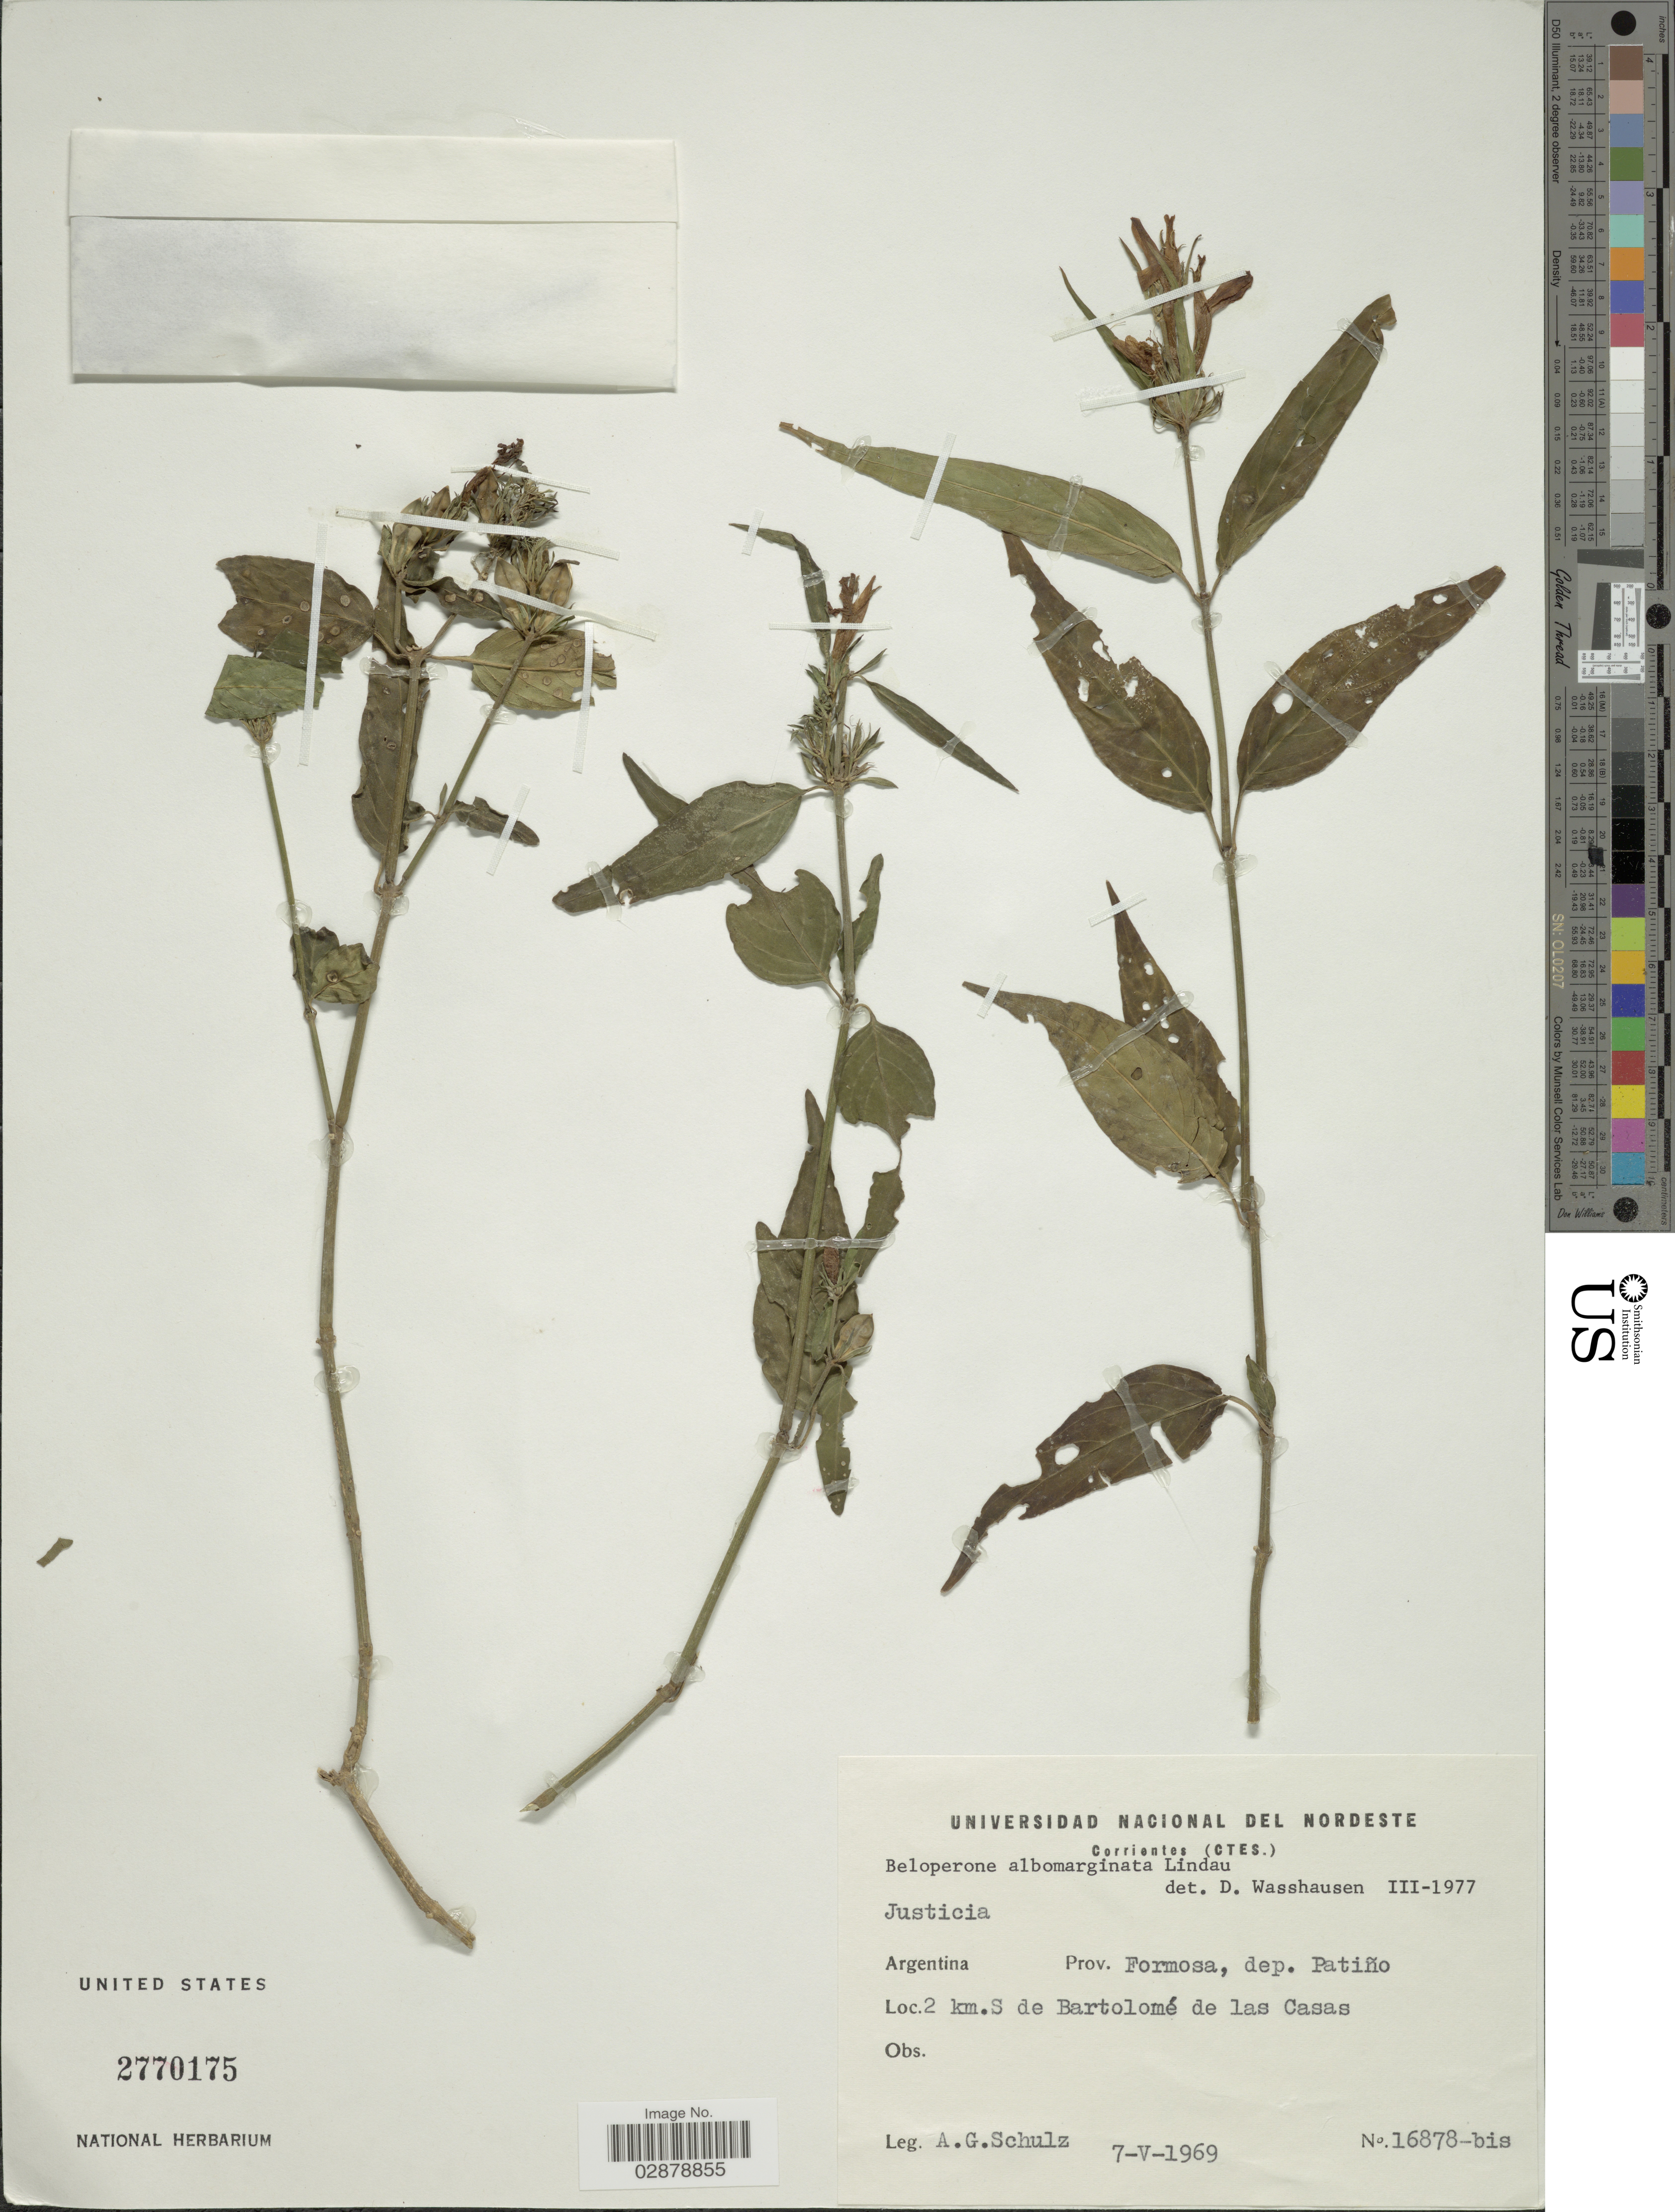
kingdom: Plantae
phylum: Tracheophyta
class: Magnoliopsida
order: Lamiales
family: Acanthaceae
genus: Justicia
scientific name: Justicia dumetorum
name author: Morong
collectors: A. G. Schulz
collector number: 16878-bis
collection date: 1969-05-07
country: Argentina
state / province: Formosa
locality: Dep. Patiño. 2 km. S de Bartolomé de las Casas.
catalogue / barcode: US 2770175